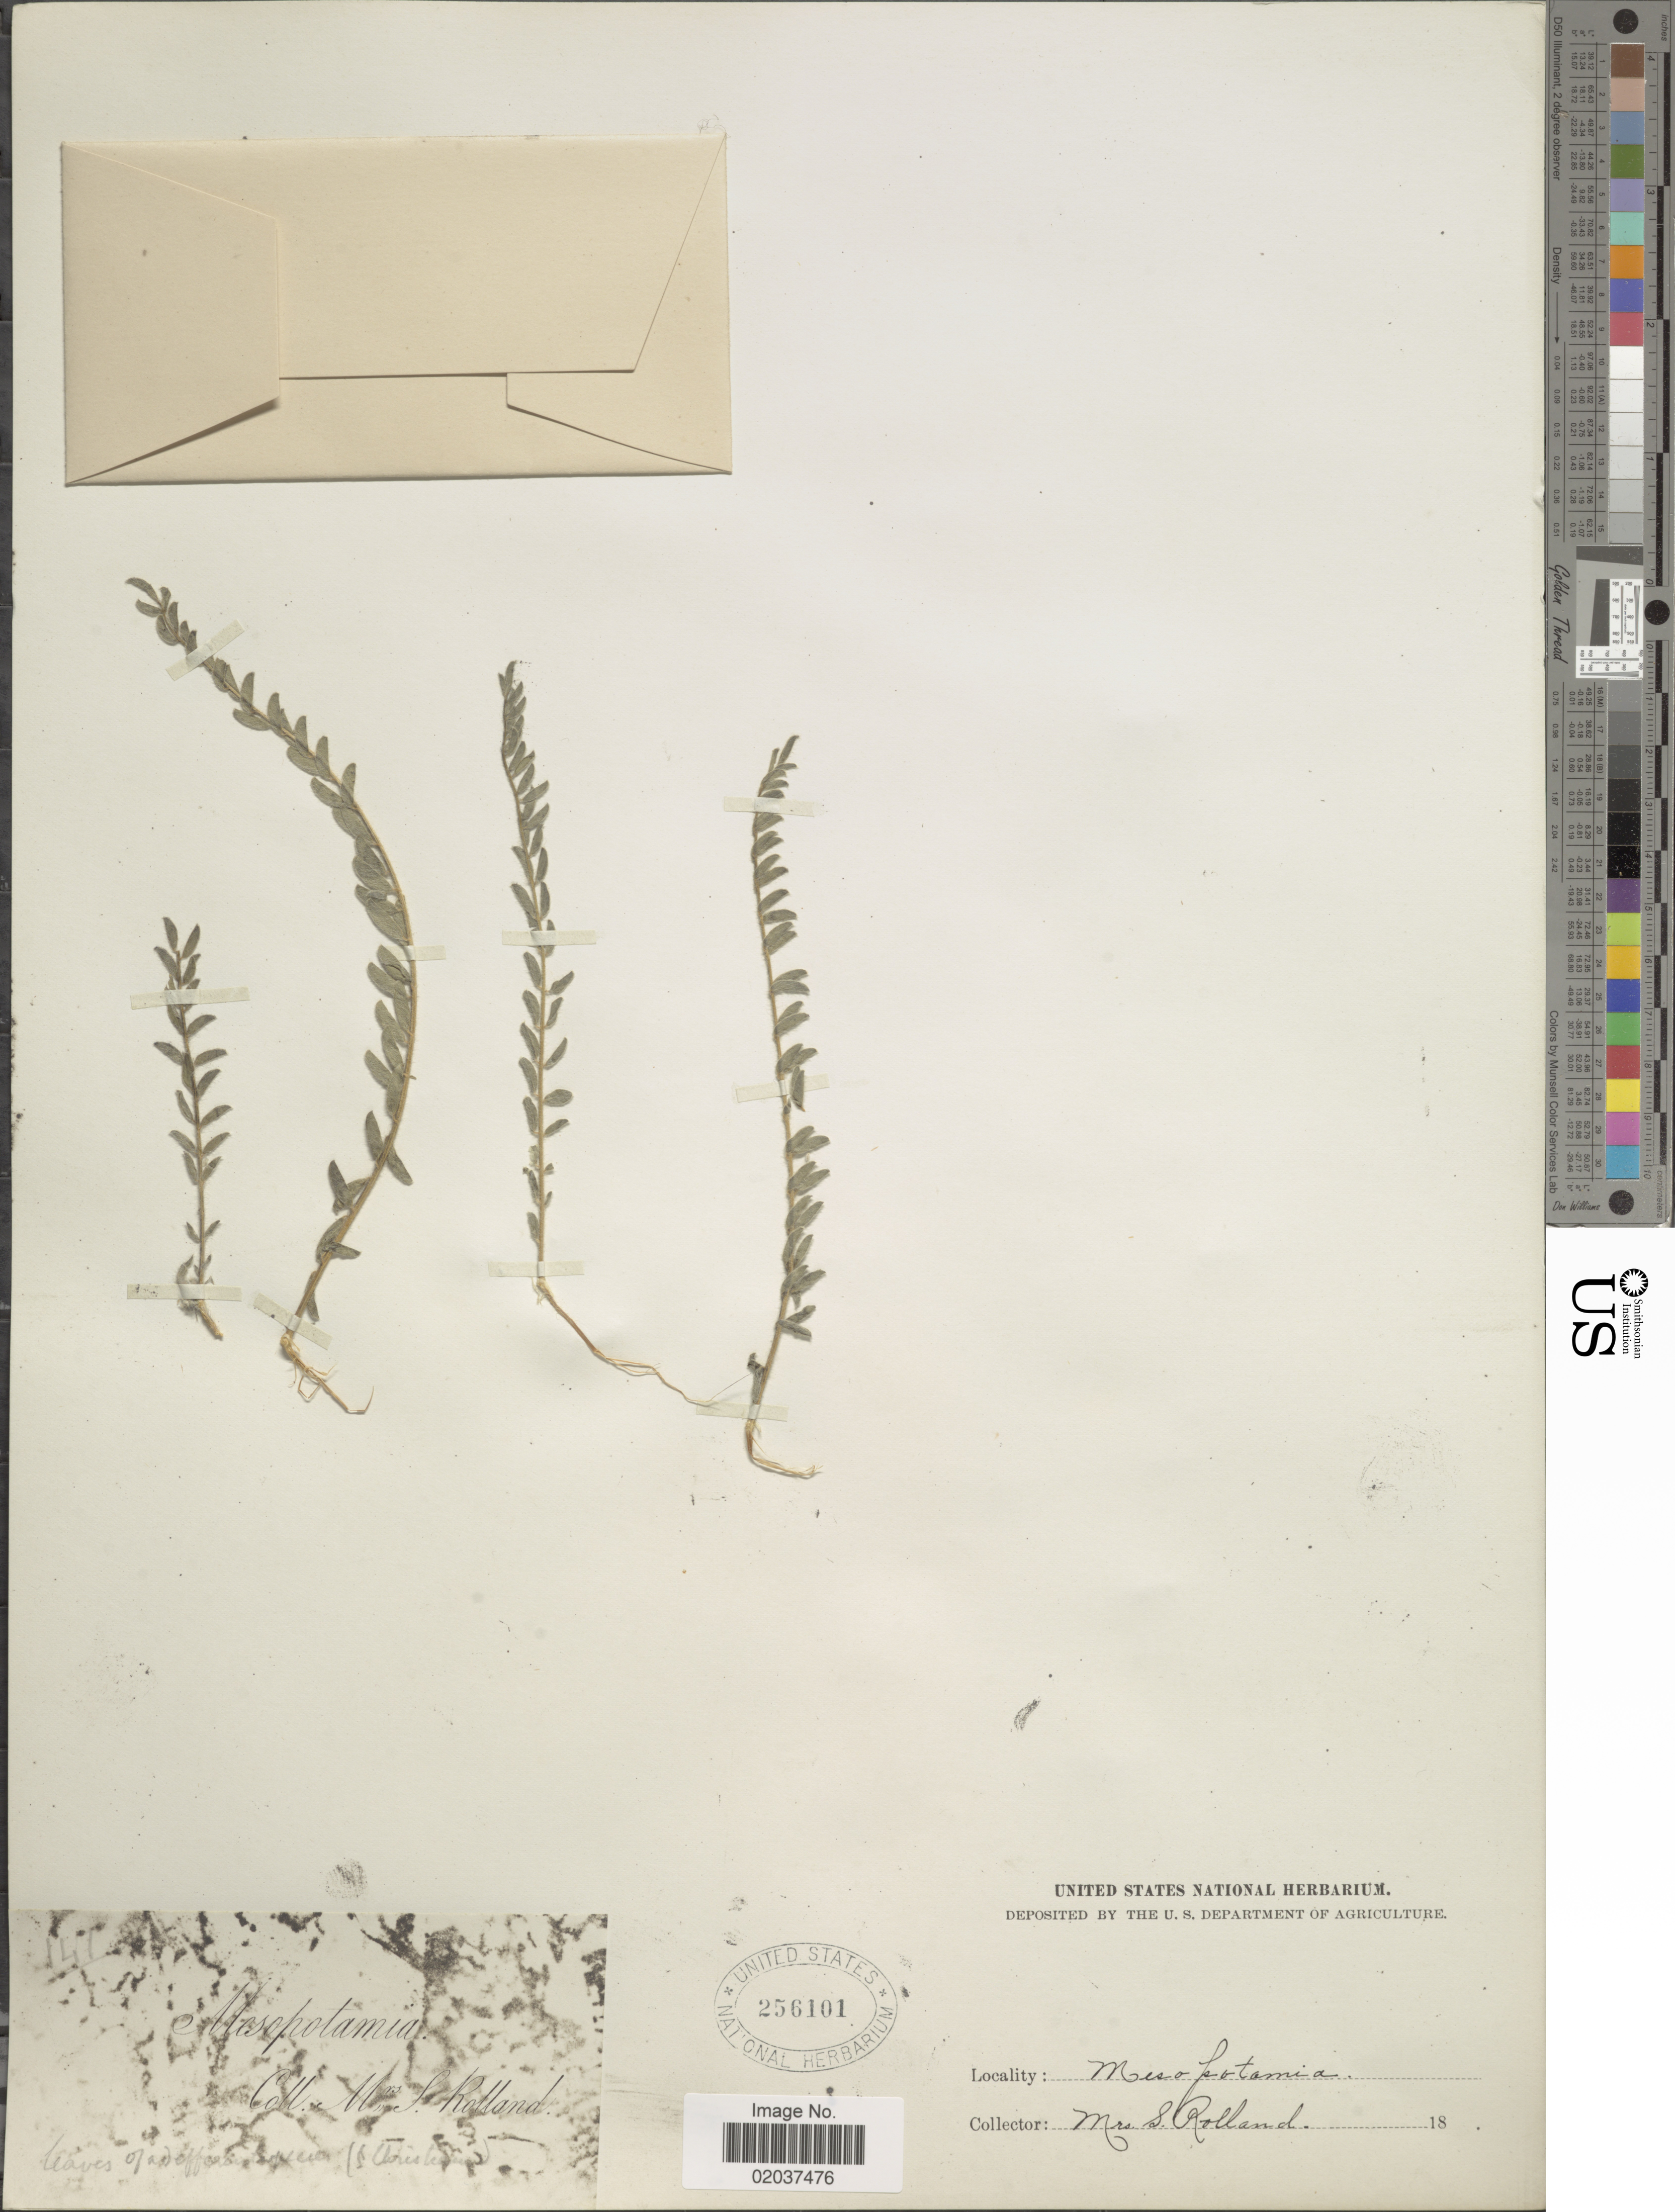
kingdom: Plantae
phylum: Tracheophyta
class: Magnoliopsida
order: Fabales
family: Fabaceae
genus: Astragalus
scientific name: Astragalus sp.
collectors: S. Rolland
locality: Mesopotamia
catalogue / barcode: US 256101